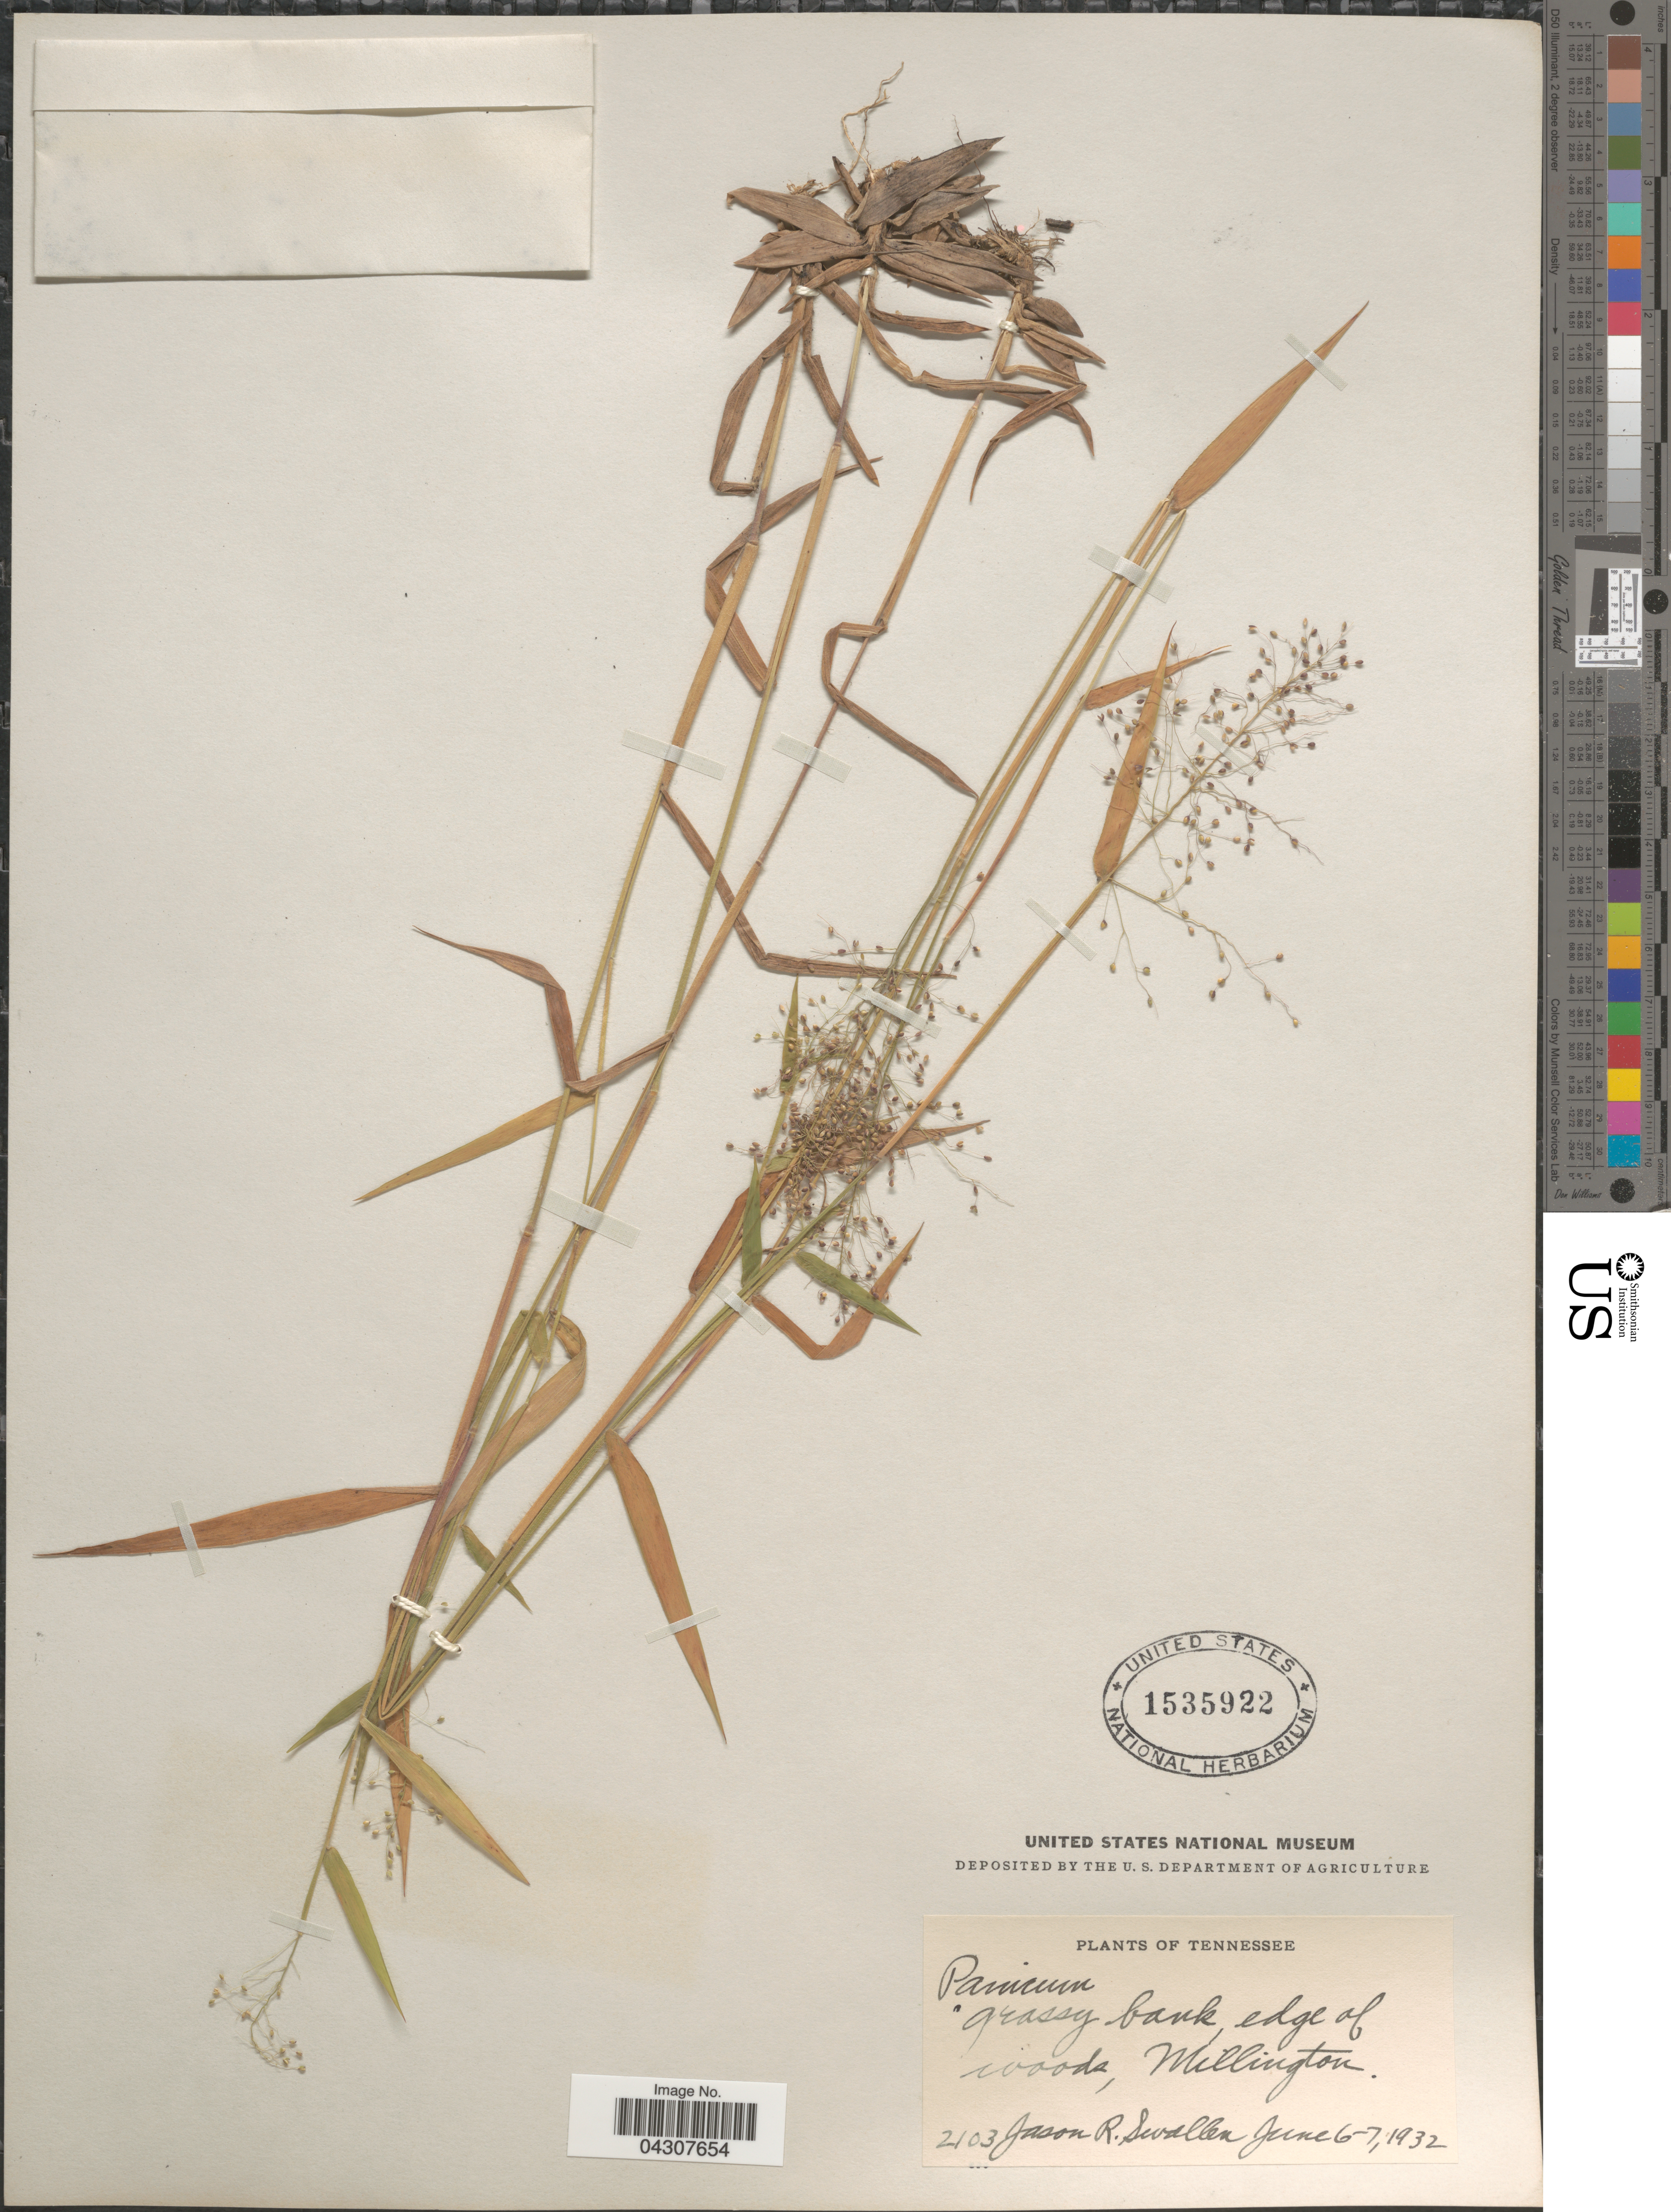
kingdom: Plantae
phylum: Tracheophyta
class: Liliopsida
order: Poales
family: Poaceae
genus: Dichanthelium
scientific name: Dichanthelium acuminatum var. acuminatum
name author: (Sw.) Gould & C.A. Clark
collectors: J. R. Swallen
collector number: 2103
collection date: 1932-06-06/1932-06-07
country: United States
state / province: Tennessee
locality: Grassy bank, edge of woods, Millington.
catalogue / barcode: US 1535922